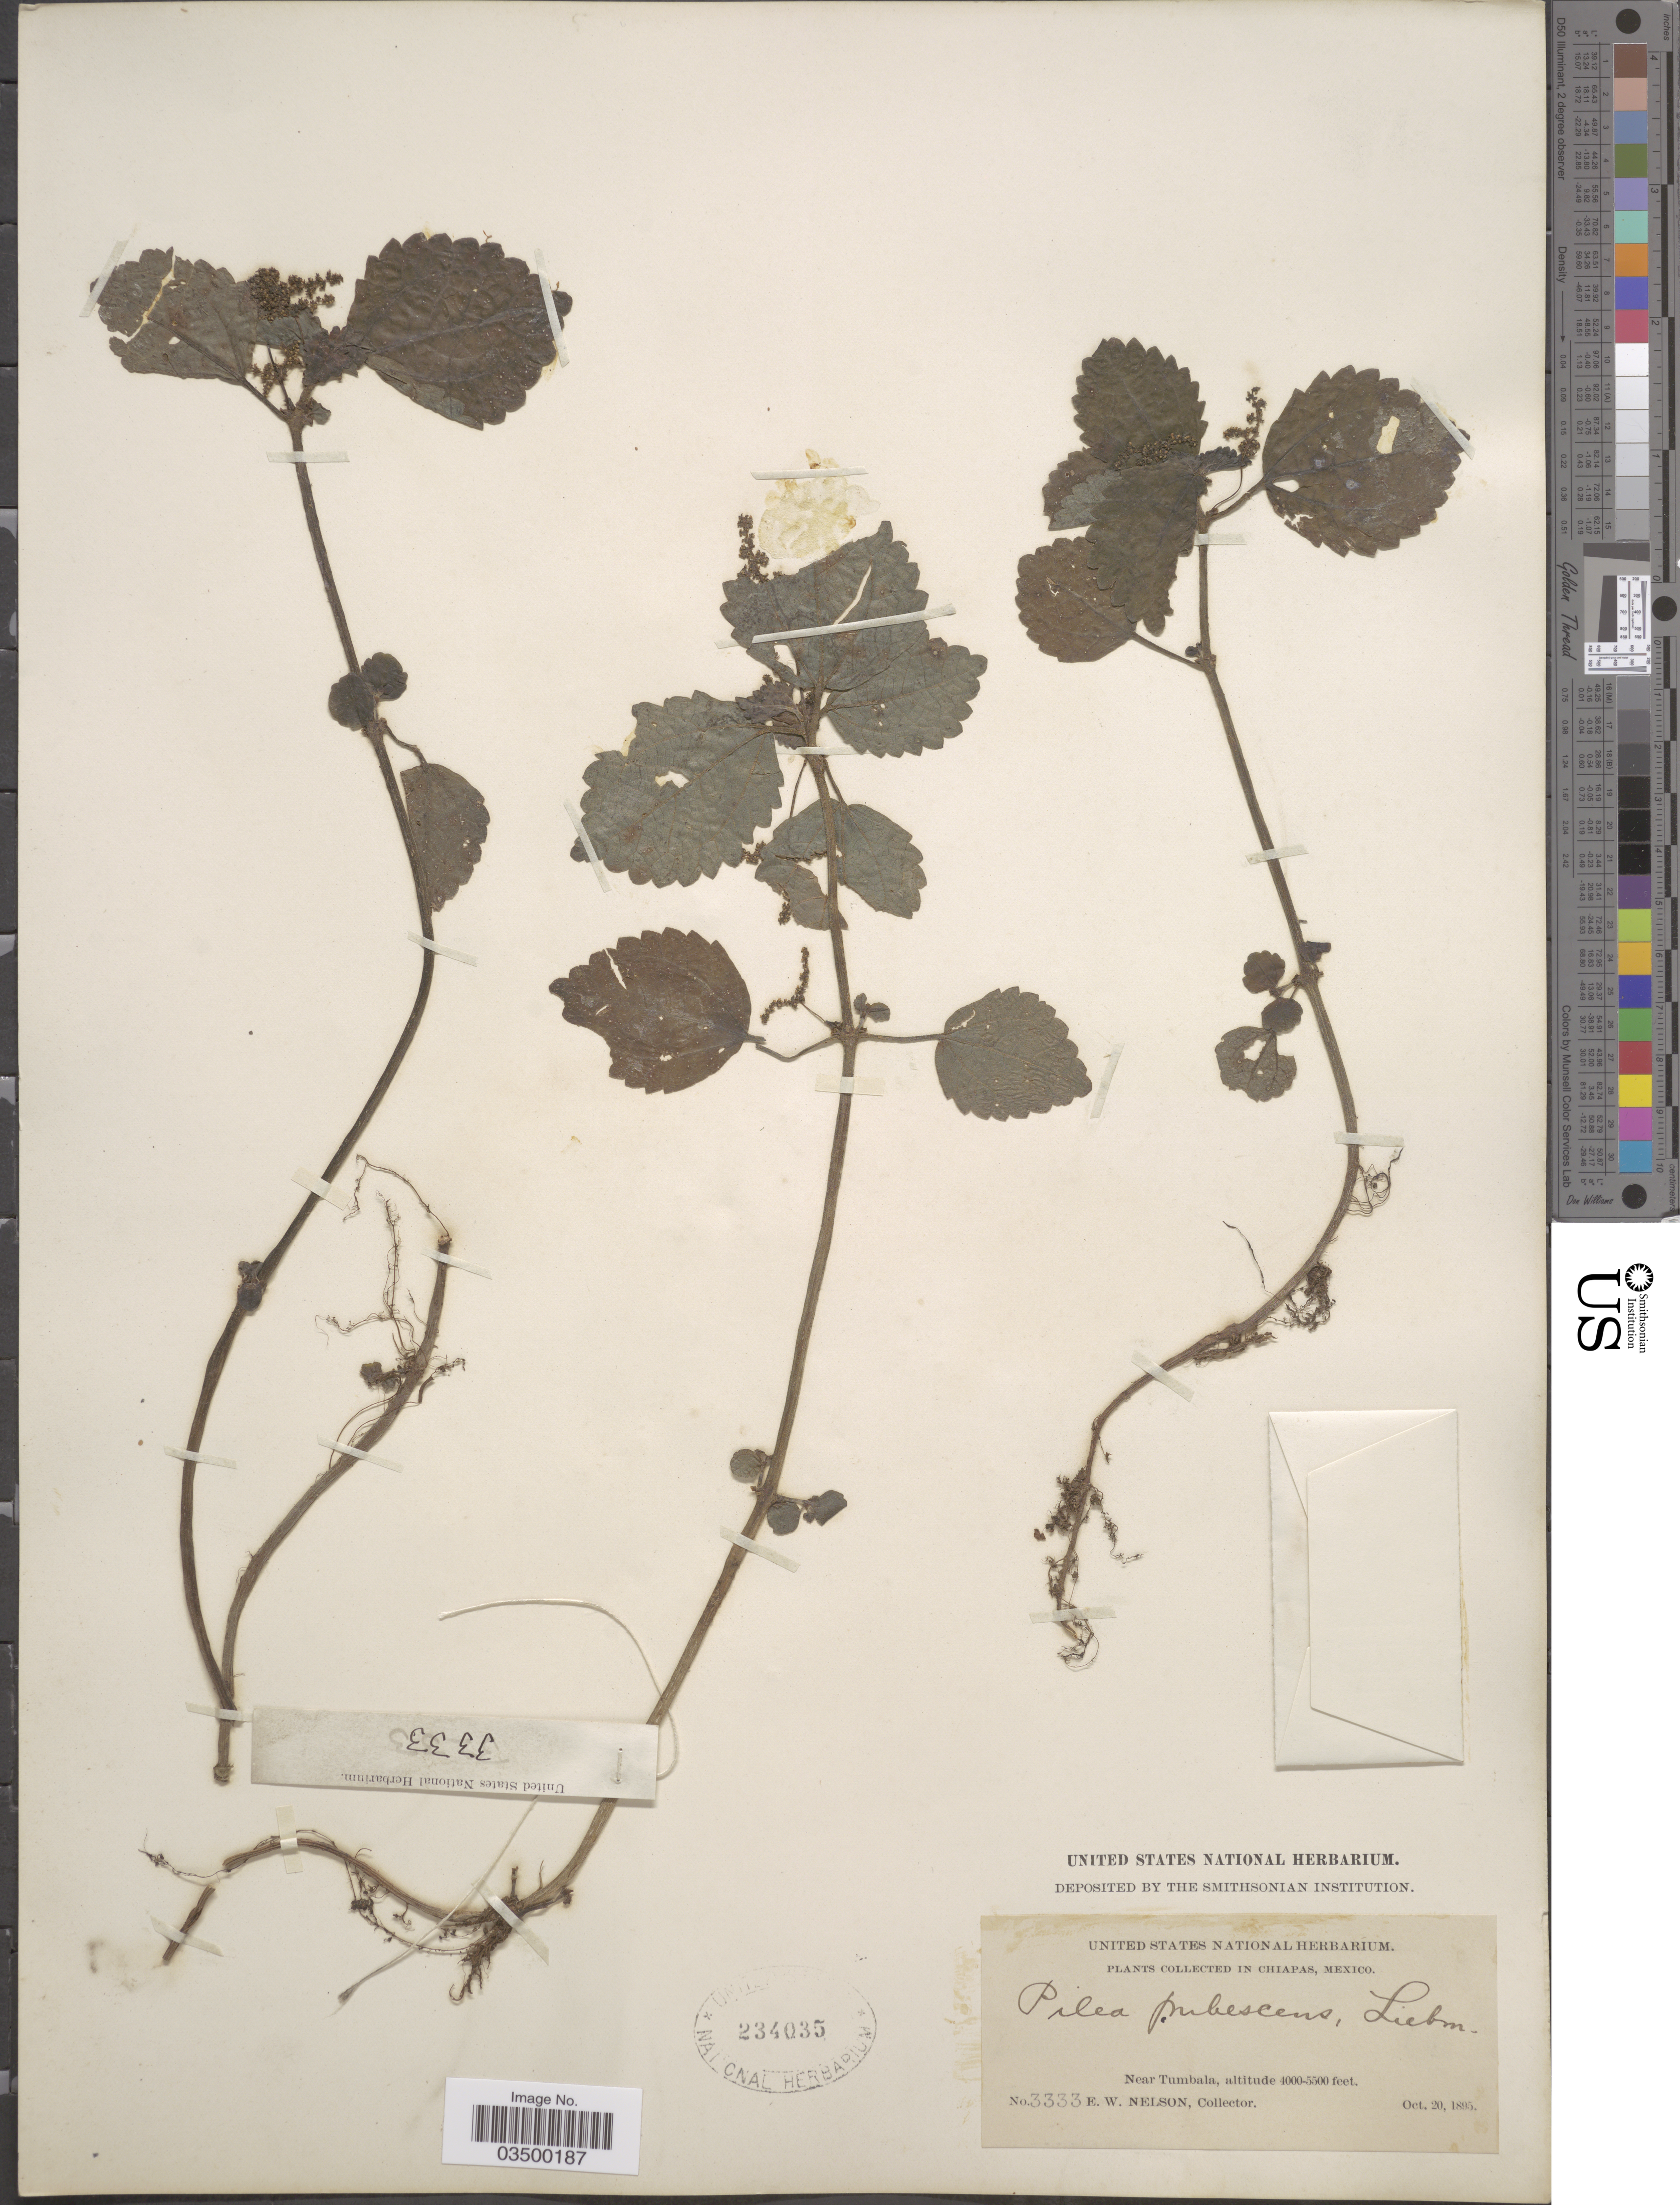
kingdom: Plantae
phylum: Tracheophyta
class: Magnoliopsida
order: Rosales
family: Urticaceae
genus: Pilea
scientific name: Pilea pubescens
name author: Liebm.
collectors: E. W. Nelson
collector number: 3333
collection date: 1895-10-20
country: Mexico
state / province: Chiapas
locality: Near Tumbala.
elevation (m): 1219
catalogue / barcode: US 234035